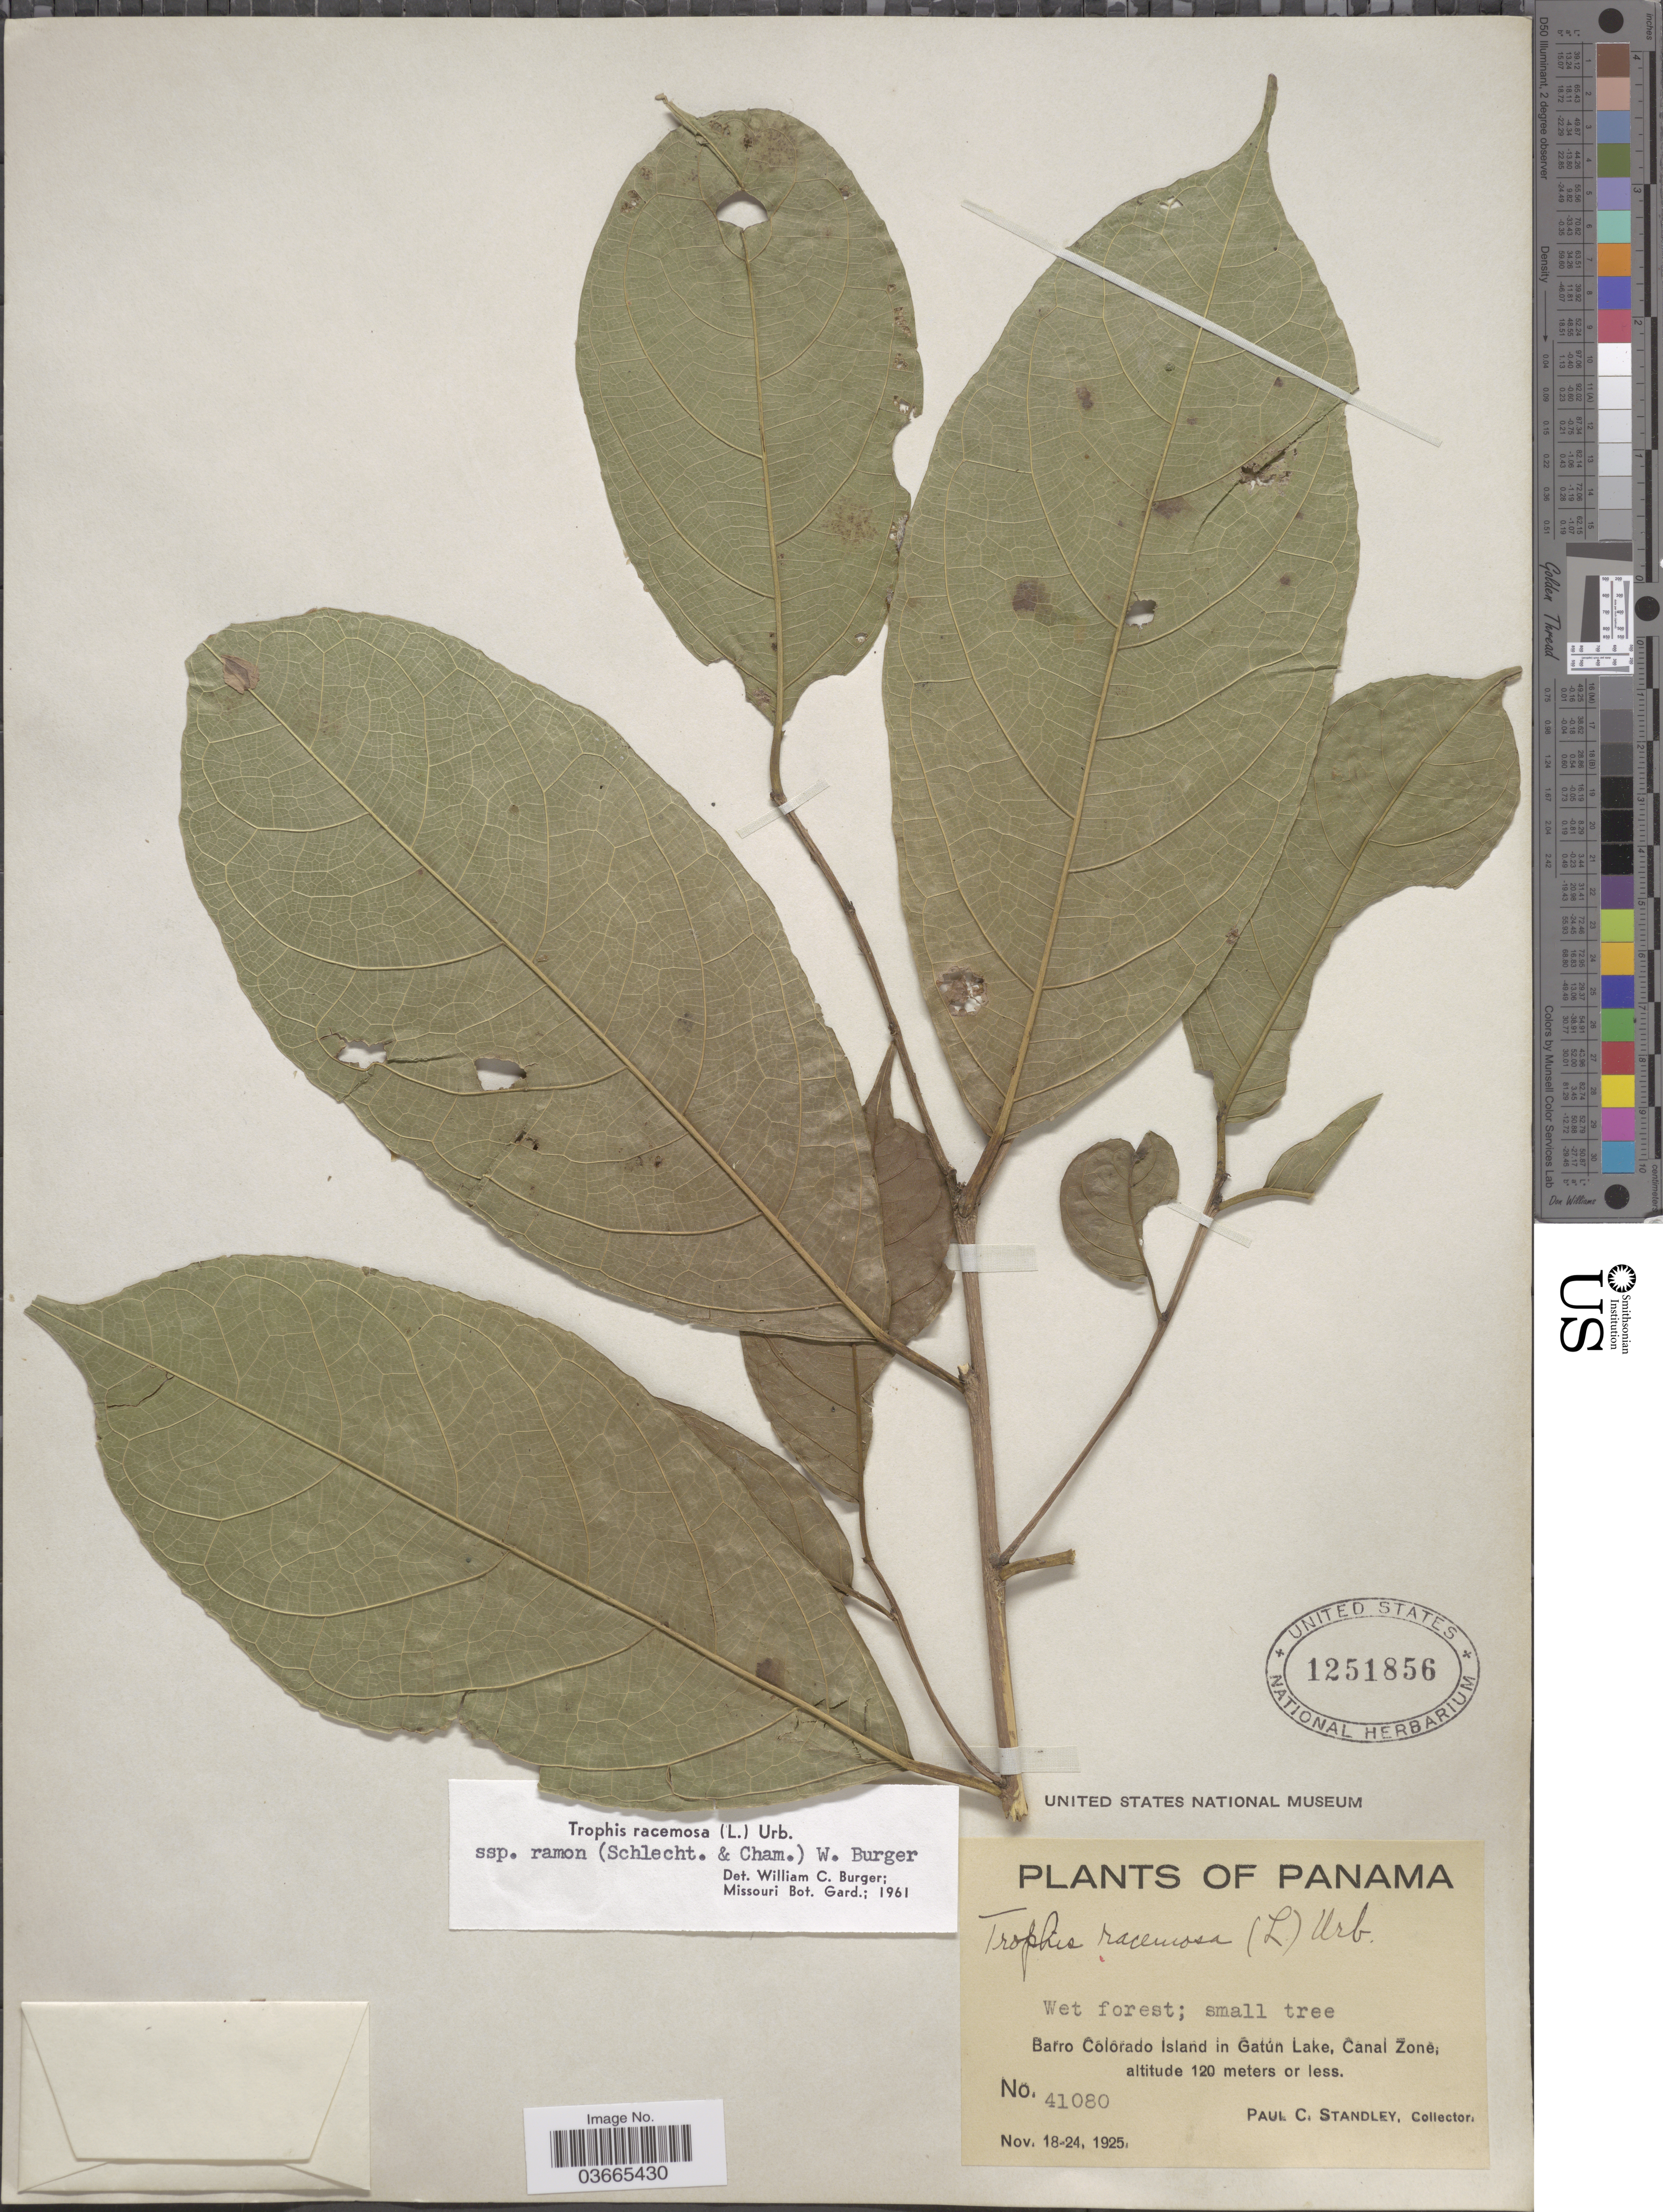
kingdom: Plantae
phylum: Tracheophyta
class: Magnoliopsida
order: Rosales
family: Moraceae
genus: Trophis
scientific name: Trophis racemosa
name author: (L.) Urb.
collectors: P. C. Standley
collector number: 41080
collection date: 1925-11-18/1925-11-24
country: Panama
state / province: Panamá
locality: Barro Colorado Island in Gatun Lake, Canal Zone.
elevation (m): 120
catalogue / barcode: US 1251856